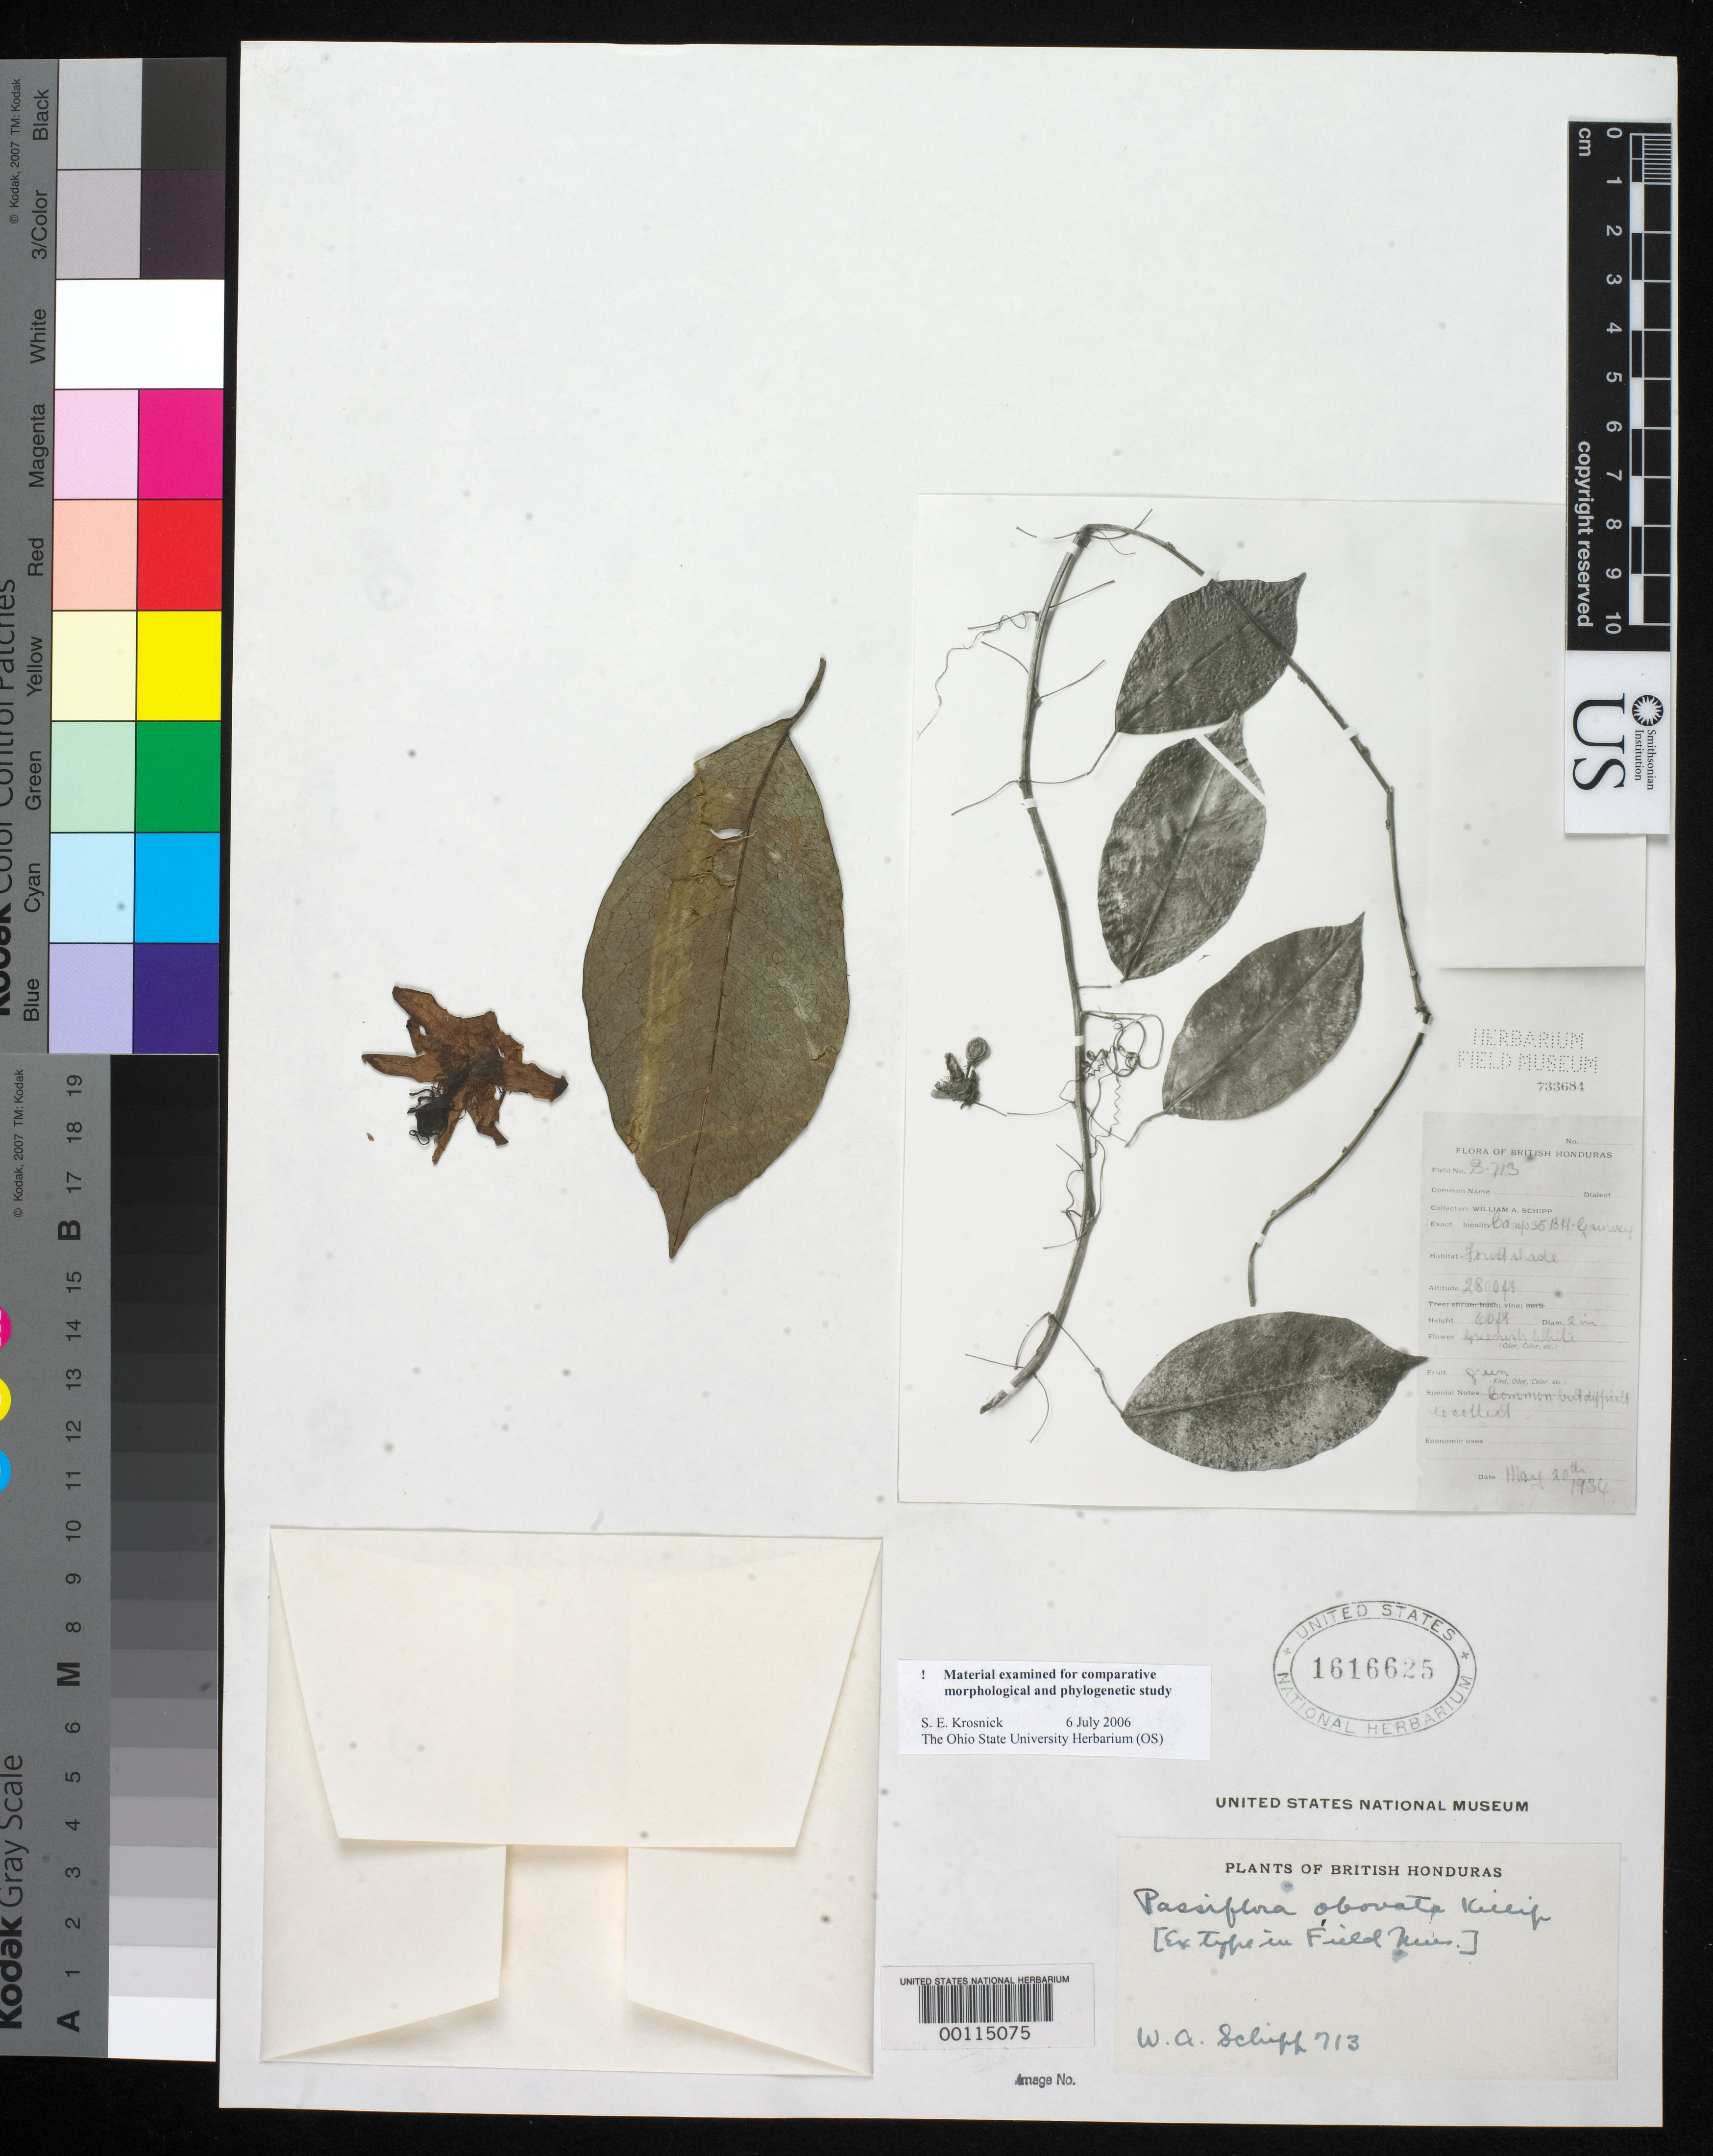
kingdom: Plantae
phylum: Tracheophyta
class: Magnoliopsida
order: Malpighiales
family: Passifloraceae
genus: Passiflora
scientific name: Passiflora obovata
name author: Killip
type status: Isotype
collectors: W. Schipp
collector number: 713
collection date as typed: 20 May 1934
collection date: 1934-05-20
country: Belize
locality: Camp 35.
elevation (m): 850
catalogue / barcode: US 1616625